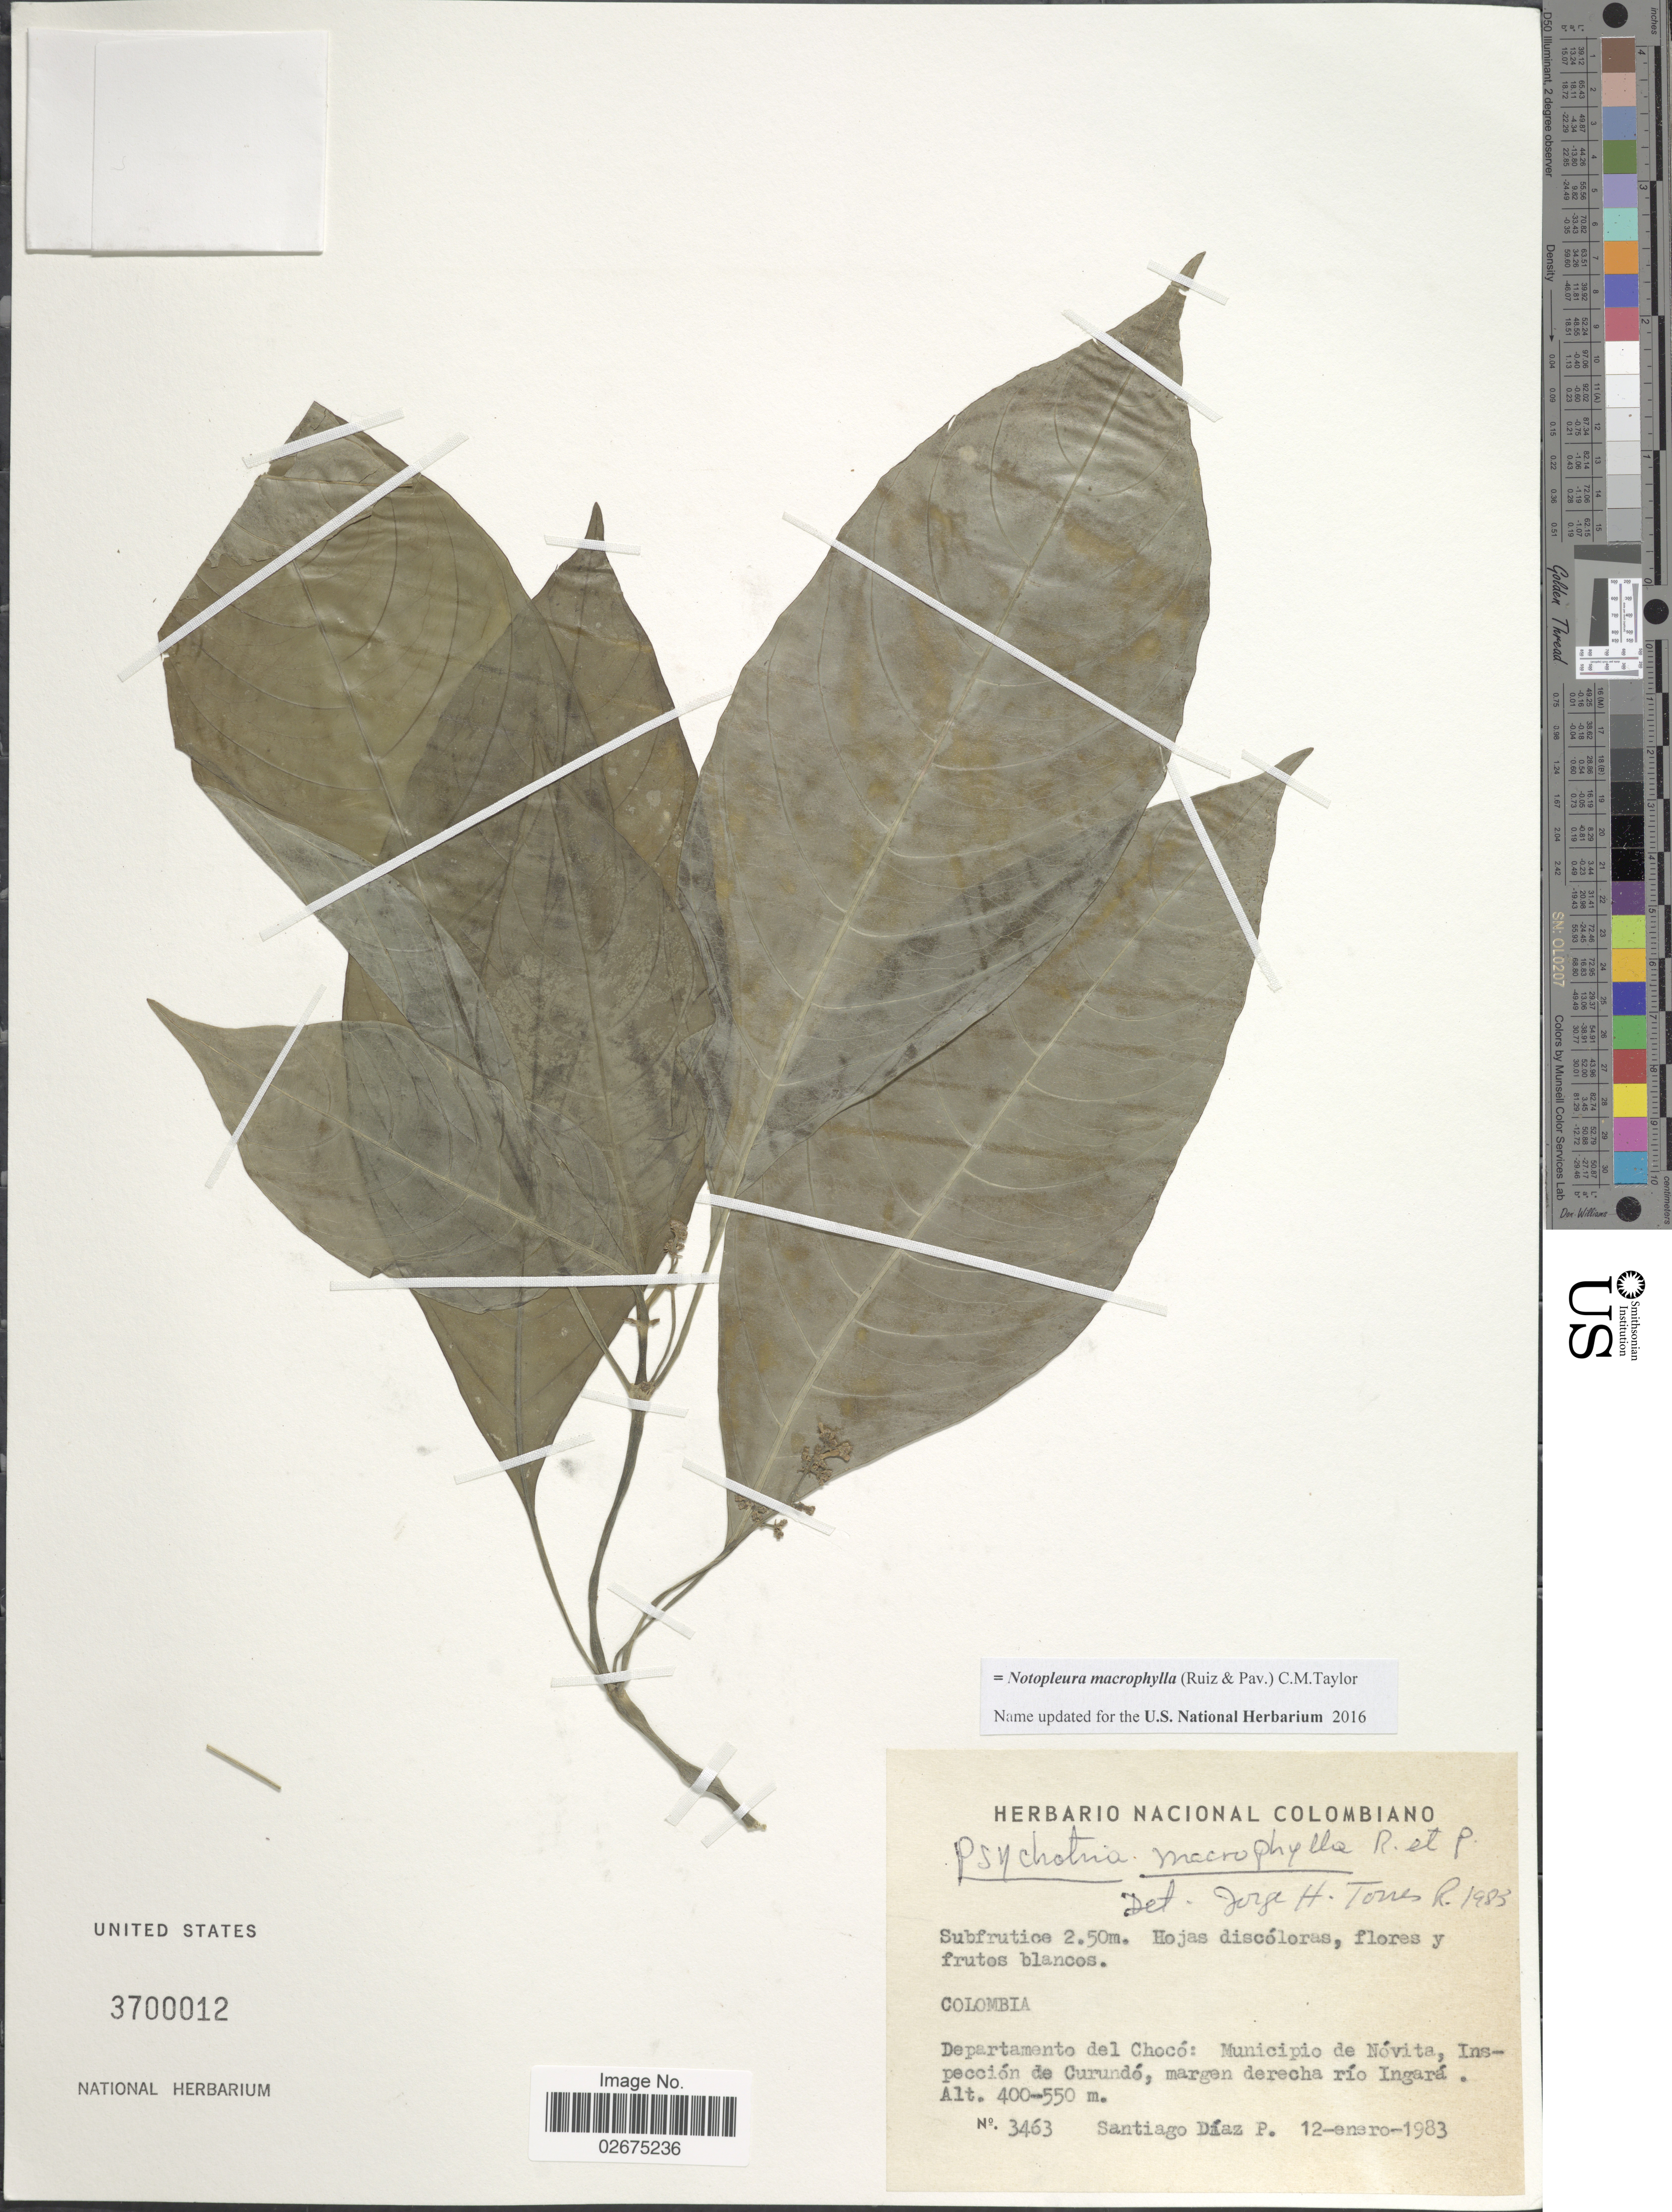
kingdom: Plantae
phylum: Tracheophyta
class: Magnoliopsida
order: Gentianales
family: Rubiaceae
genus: Notopleura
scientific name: Notopleura macrophylla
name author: (Ruiz & Pav.) C.M. Taylor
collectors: S. Díaz Píedrahíta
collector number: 3463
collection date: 1983-01-12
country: Colombia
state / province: Chocó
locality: Department del Chocó: Municipio de nóvita, Inspección de Curundón, margen derecha río Ingará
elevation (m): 400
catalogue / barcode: US 3700012